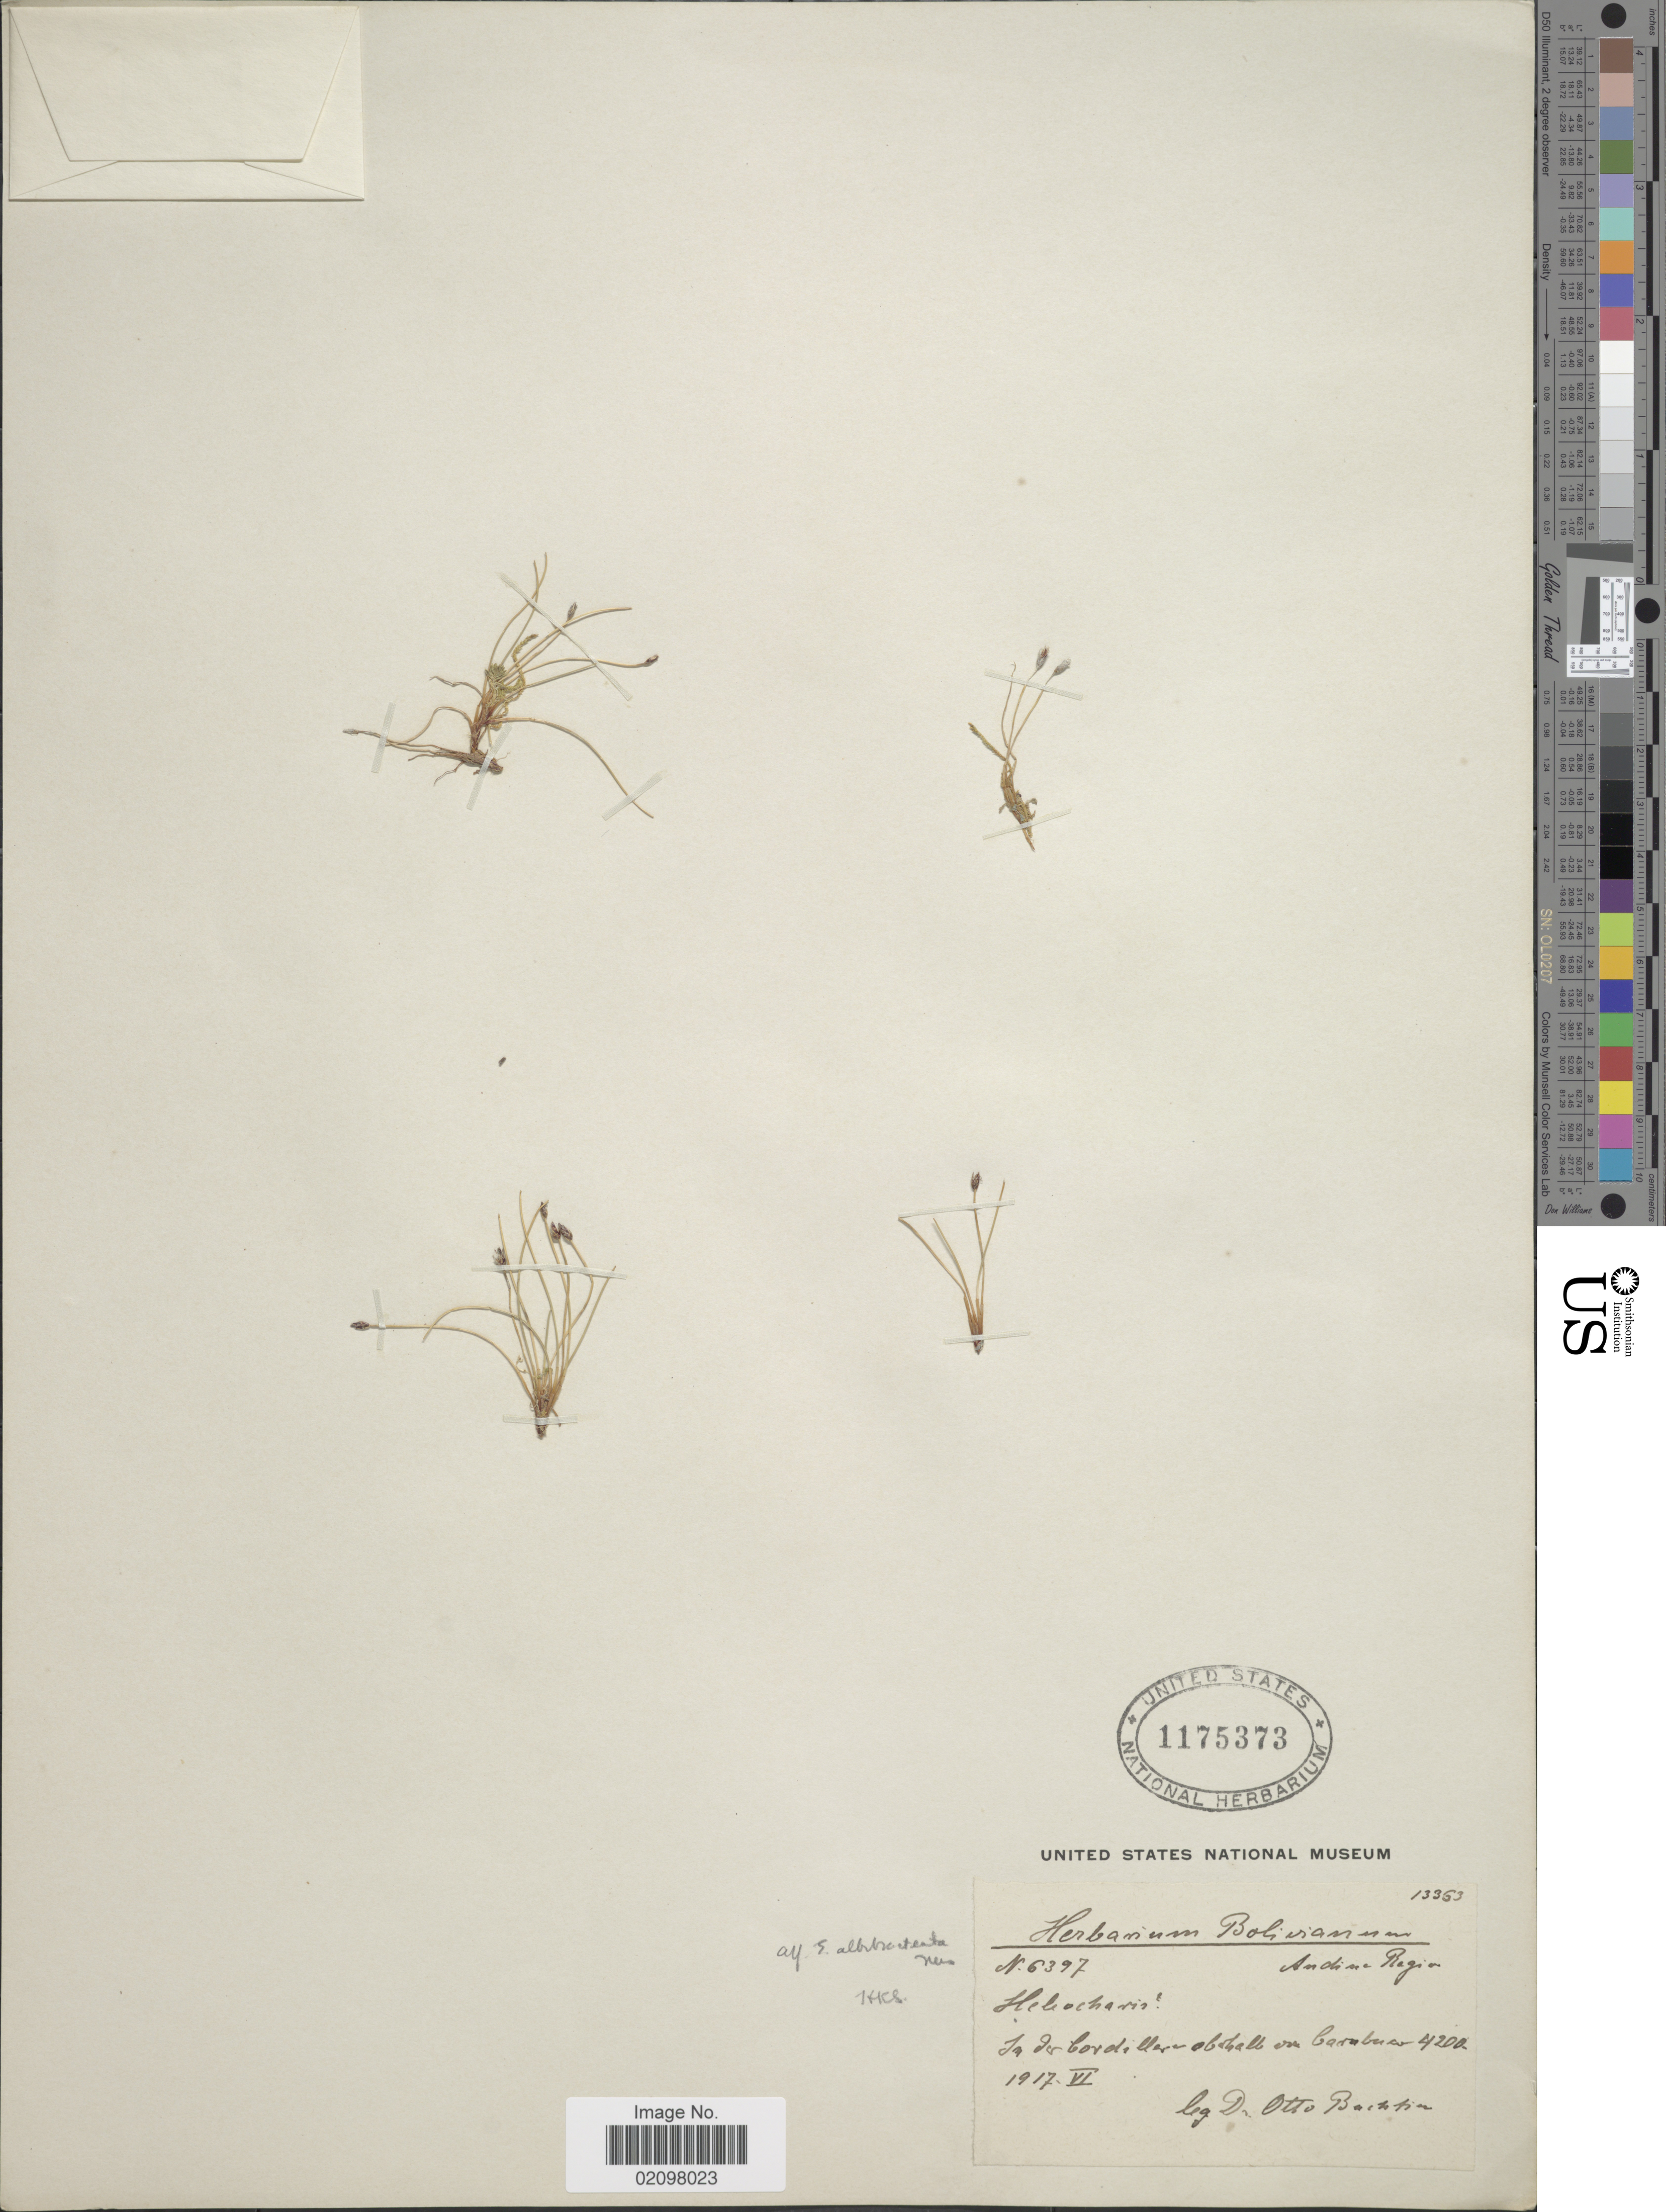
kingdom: Plantae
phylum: Tracheophyta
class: Liliopsida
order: Poales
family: Cyperaceae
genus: Eleocharis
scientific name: Eleocharis albibracteata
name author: Nees & Meyen ex Kunth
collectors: O. Buchtien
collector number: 6397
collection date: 1917-06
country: Bolivia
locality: Andine Region, In des bords Cordillera oberhalb am Carabuco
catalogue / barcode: US 1175373